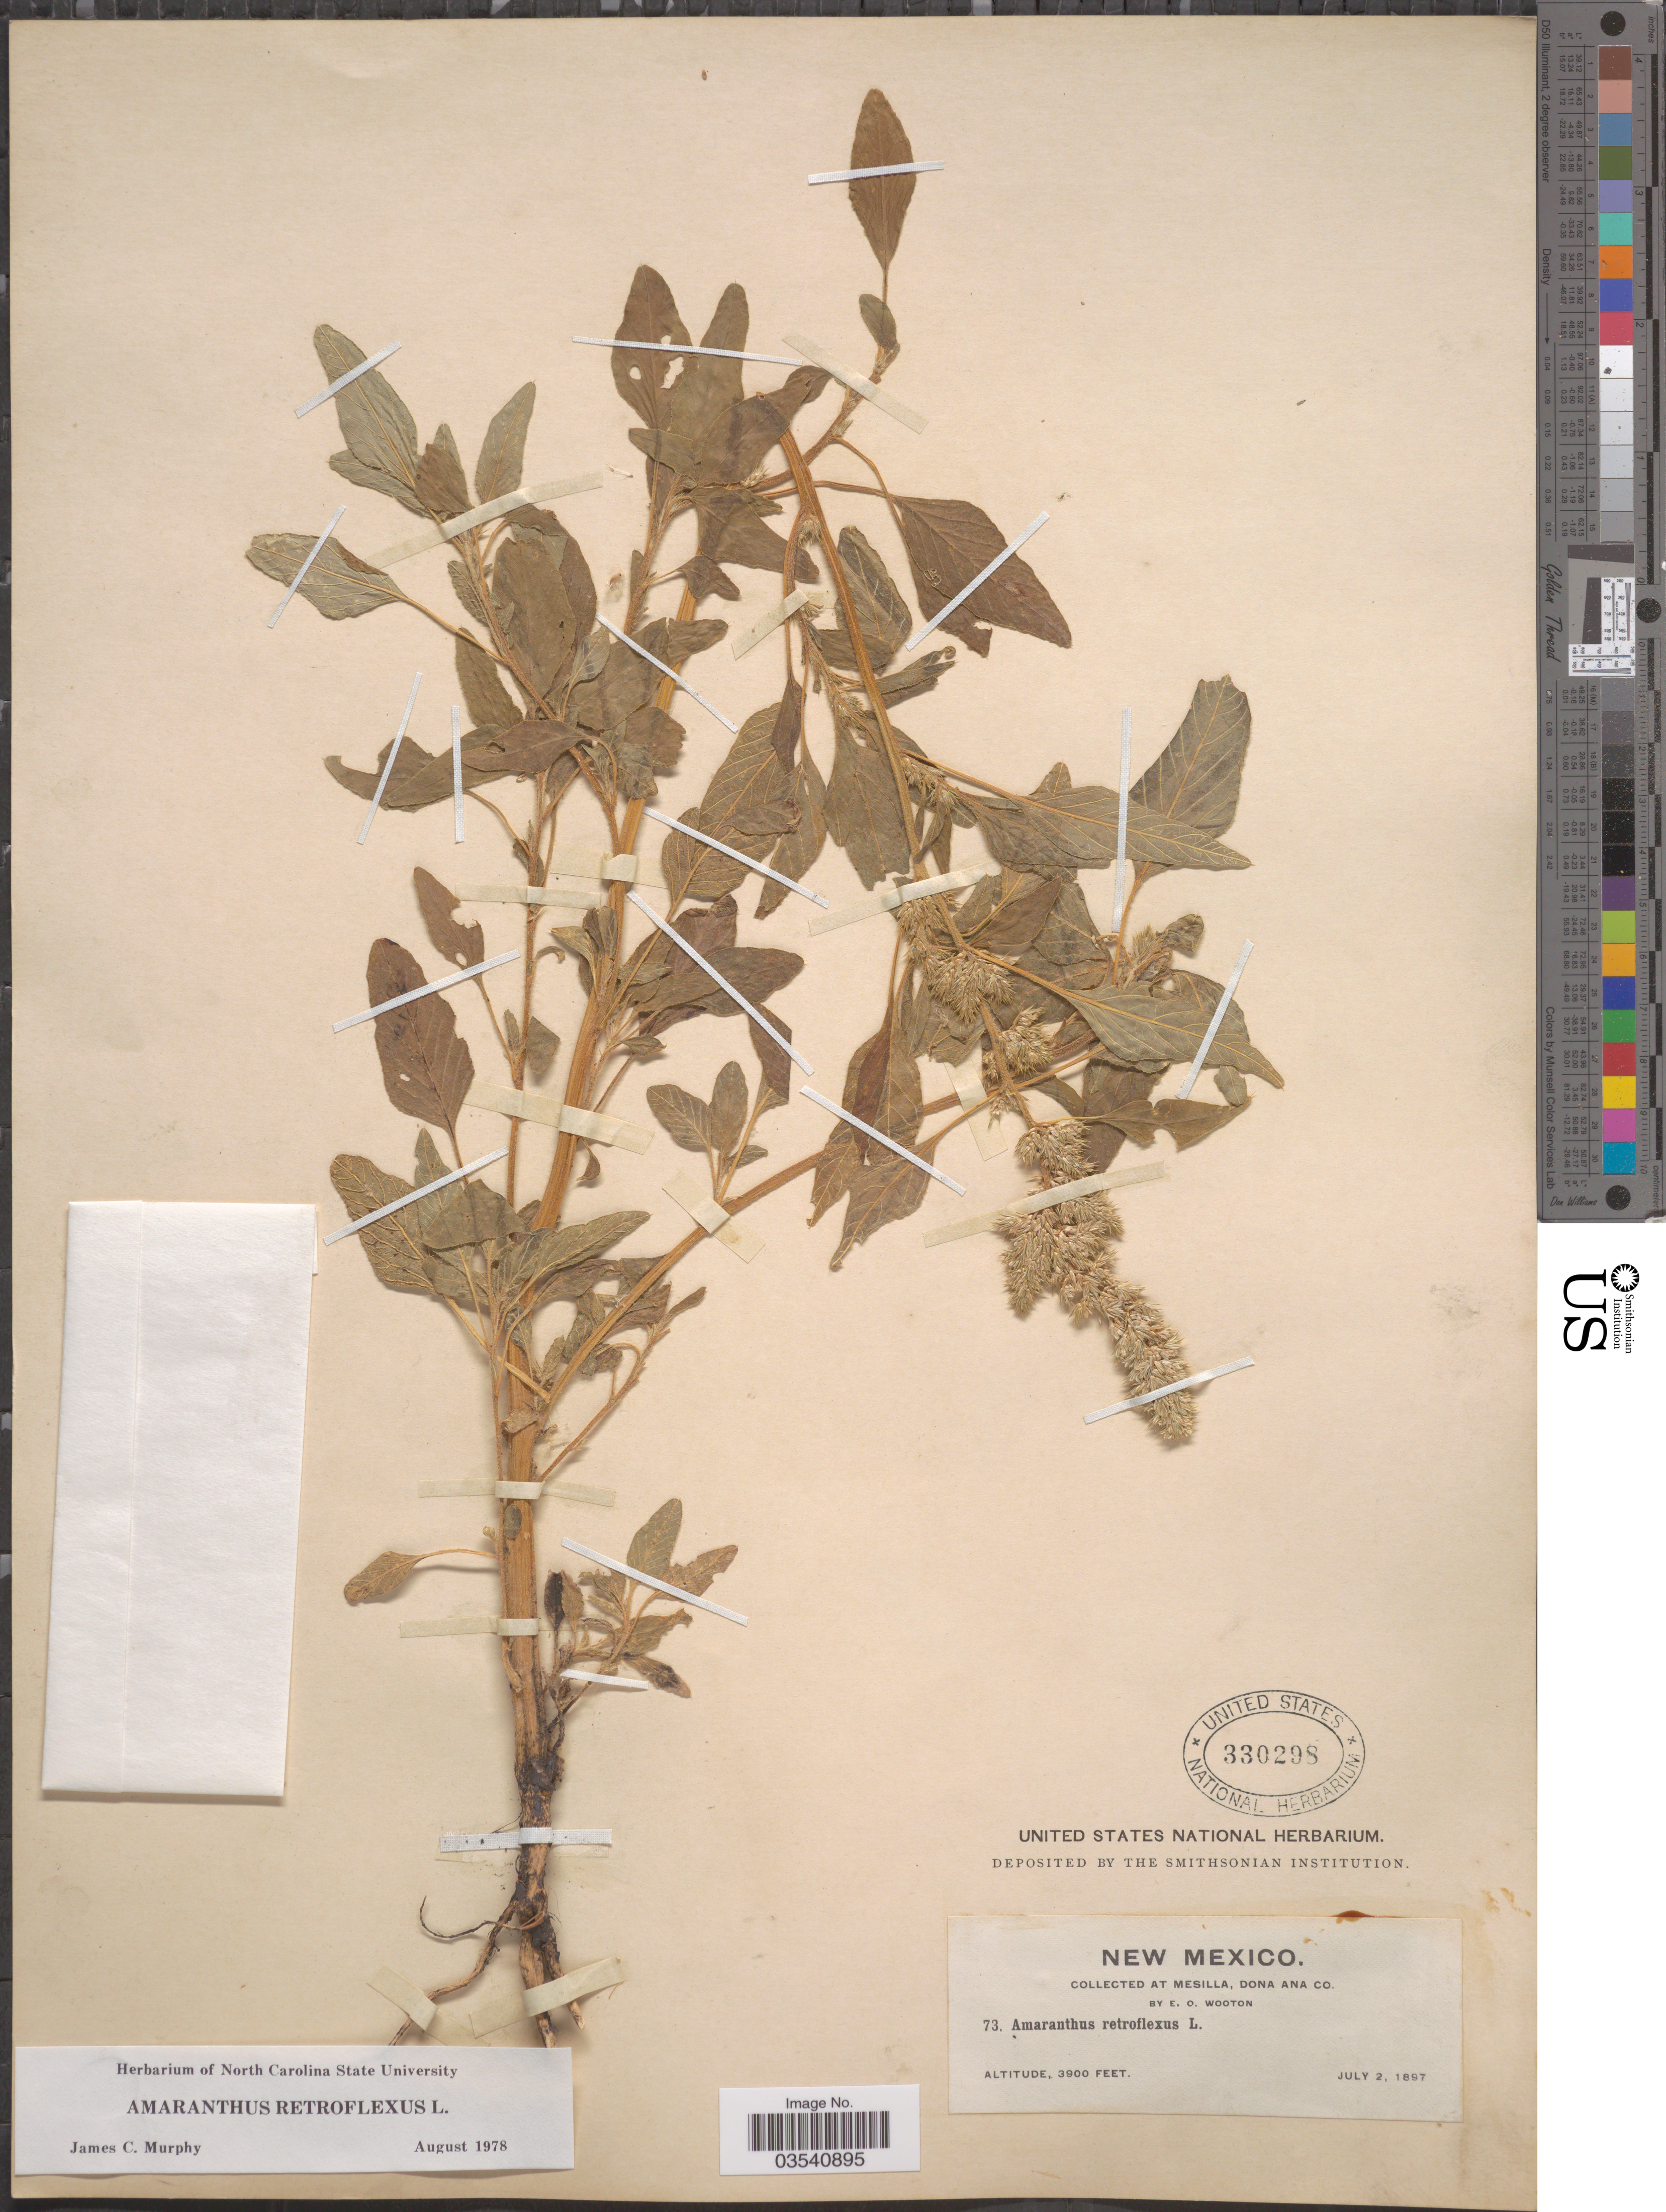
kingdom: Plantae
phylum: Tracheophyta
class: Magnoliopsida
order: Caryophyllales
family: Amaranthaceae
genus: Amaranthus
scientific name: Amaranthus retroflexus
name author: L.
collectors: E. O. Wooton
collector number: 73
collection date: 1897-07-02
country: United States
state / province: New Mexico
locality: At Mesilla, Dona Ana Co.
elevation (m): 1189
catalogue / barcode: US 330298